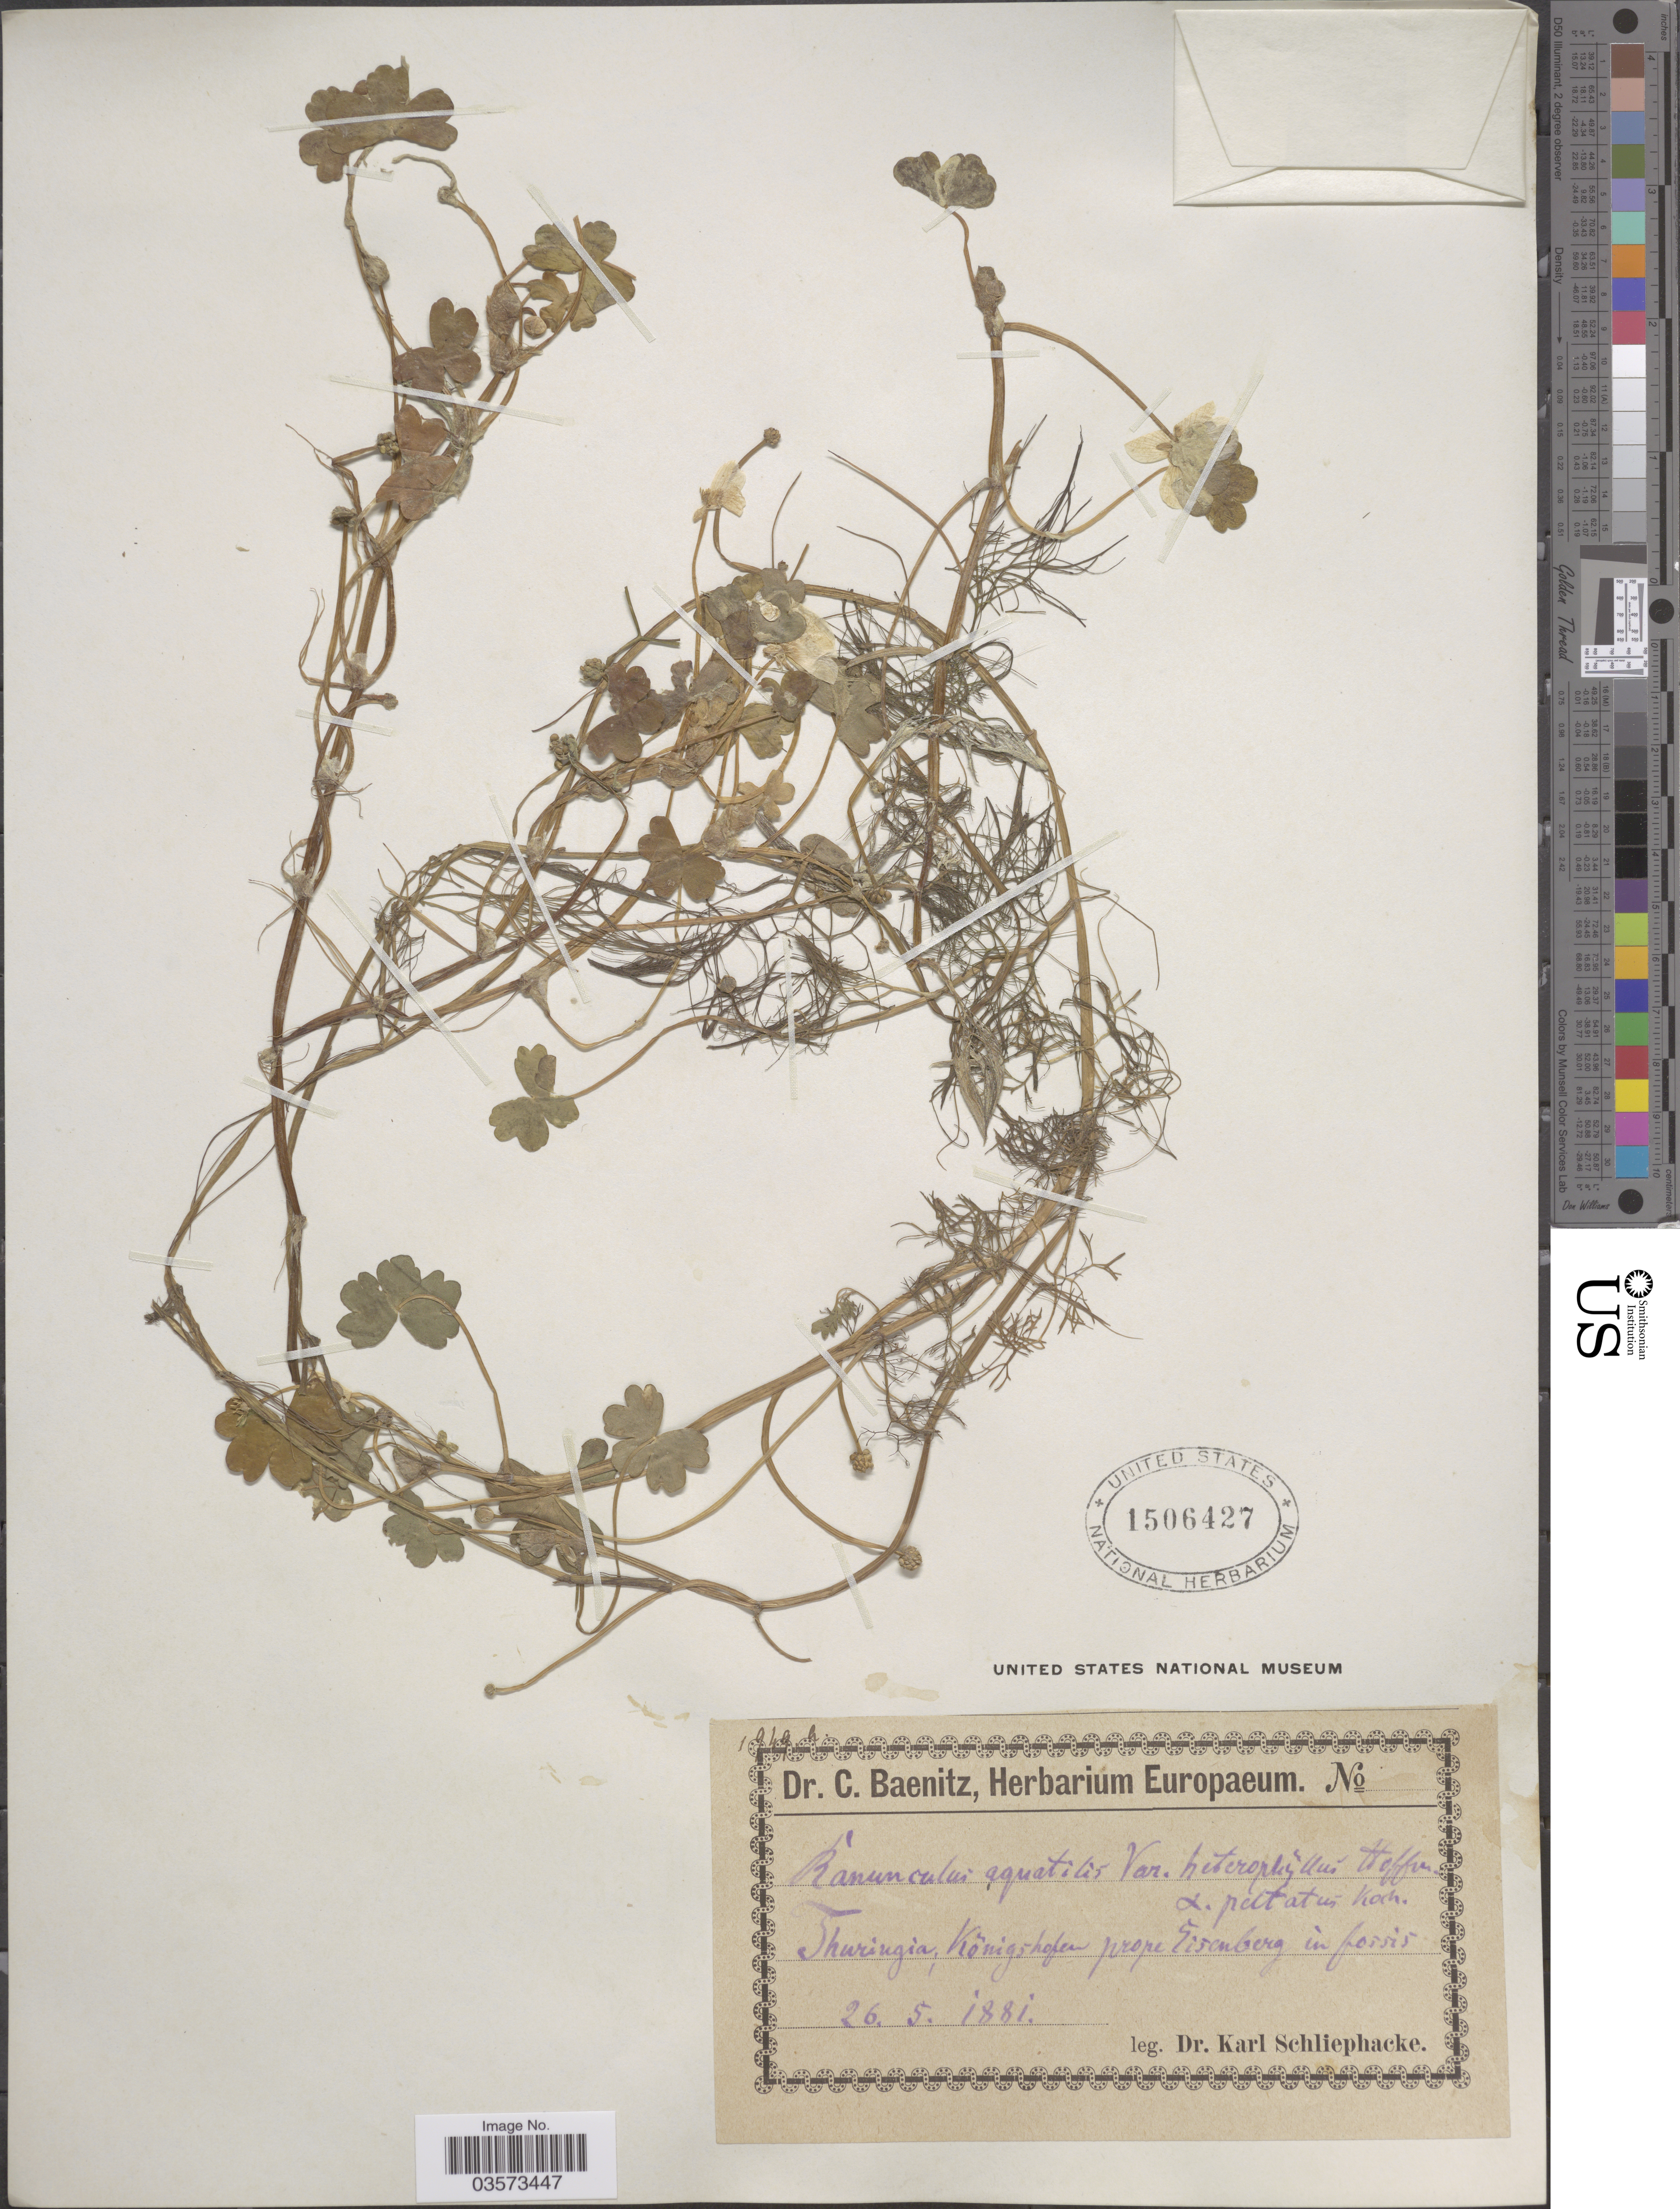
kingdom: Plantae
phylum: Tracheophyta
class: Magnoliopsida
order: Ranunculales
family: Ranunculaceae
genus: Ranunculus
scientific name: Ranunculus aquatilis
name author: L.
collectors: K. Schliephacke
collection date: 1881-05-26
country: Germany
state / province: Thuringia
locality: Thuringia; Königshofen prope Gisemberg in fossis.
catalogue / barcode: US 1506427